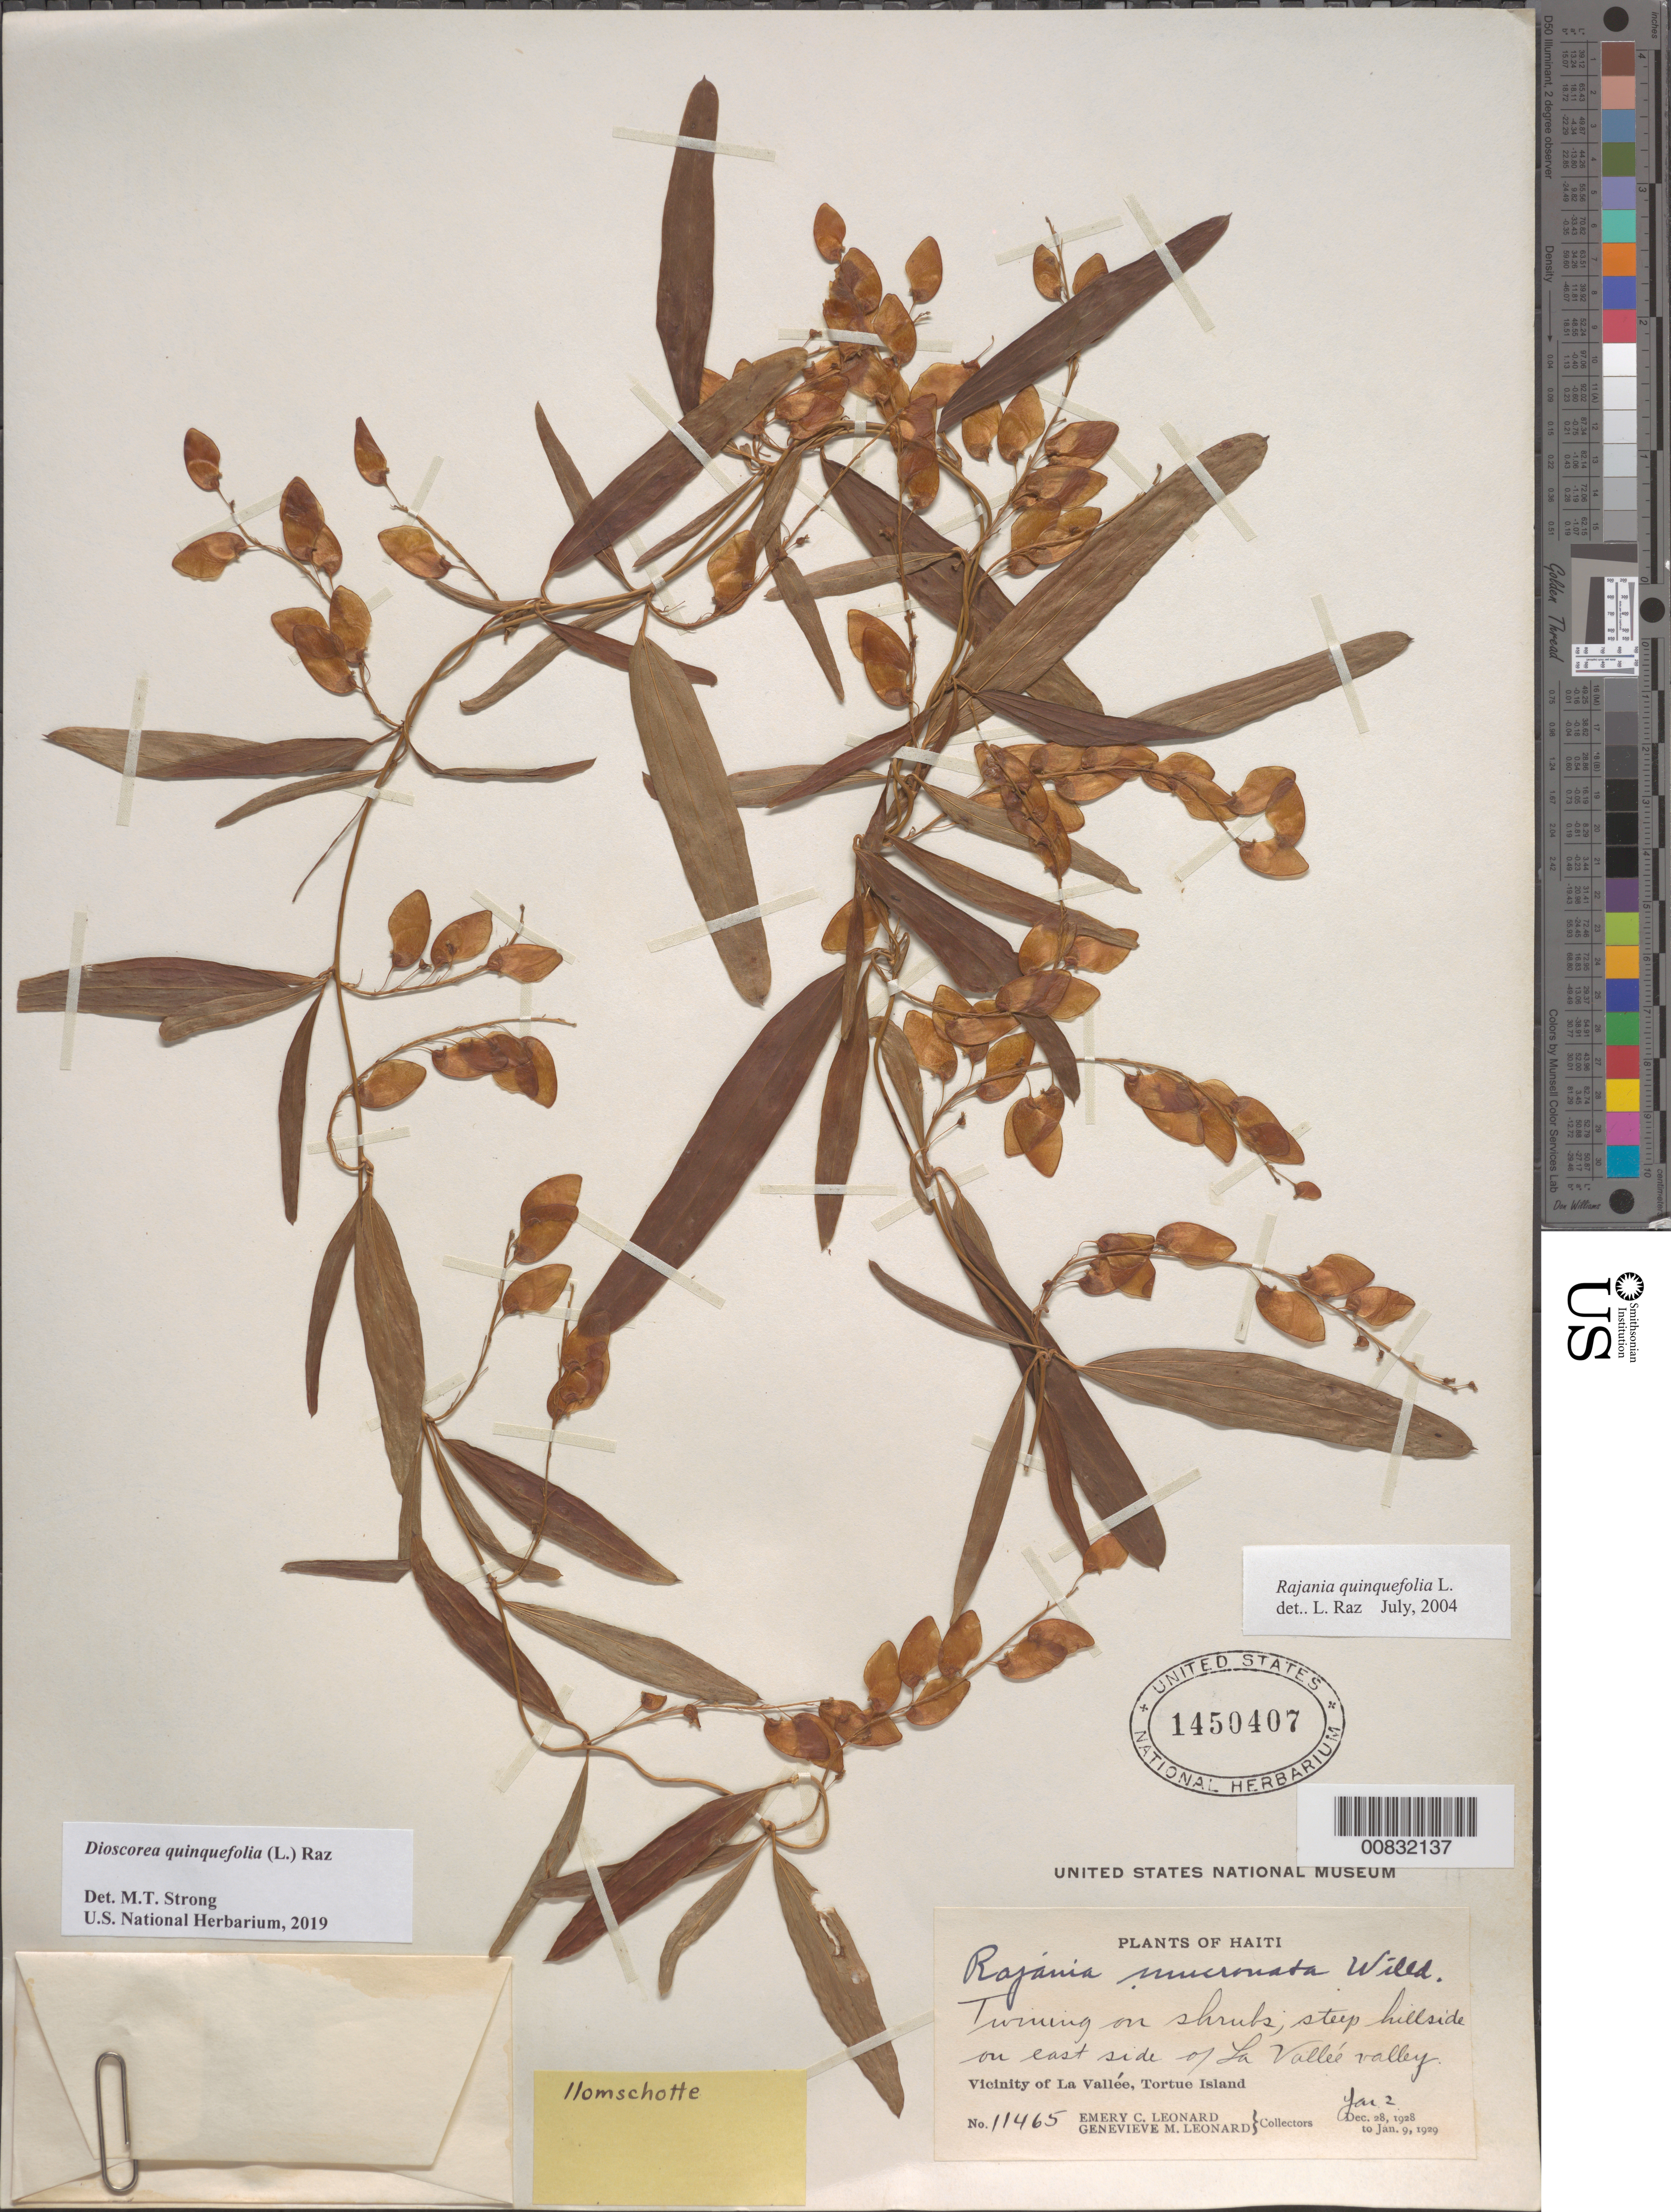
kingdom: Plantae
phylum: Tracheophyta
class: Liliopsida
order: Dioscoreales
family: Dioscoreaceae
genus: Dioscorea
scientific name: Dioscorea quinquefolia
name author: (L.) Raz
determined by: Strong, M. T., (US), Smithsonian Institution - National Museum of Natural History (UNITED STATES)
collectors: E. C. Leonard & G. M. Leonard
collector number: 11465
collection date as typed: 02 Jan 1929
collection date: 1929-01-02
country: Haiti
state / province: Nord-Óuest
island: Île de la Tortue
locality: Vicinity of La Vallée, Tortue Island. Steep hillside on east side of La Vallée valley.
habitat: Twining on shrubs. Steep hillside.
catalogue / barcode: US 1450407